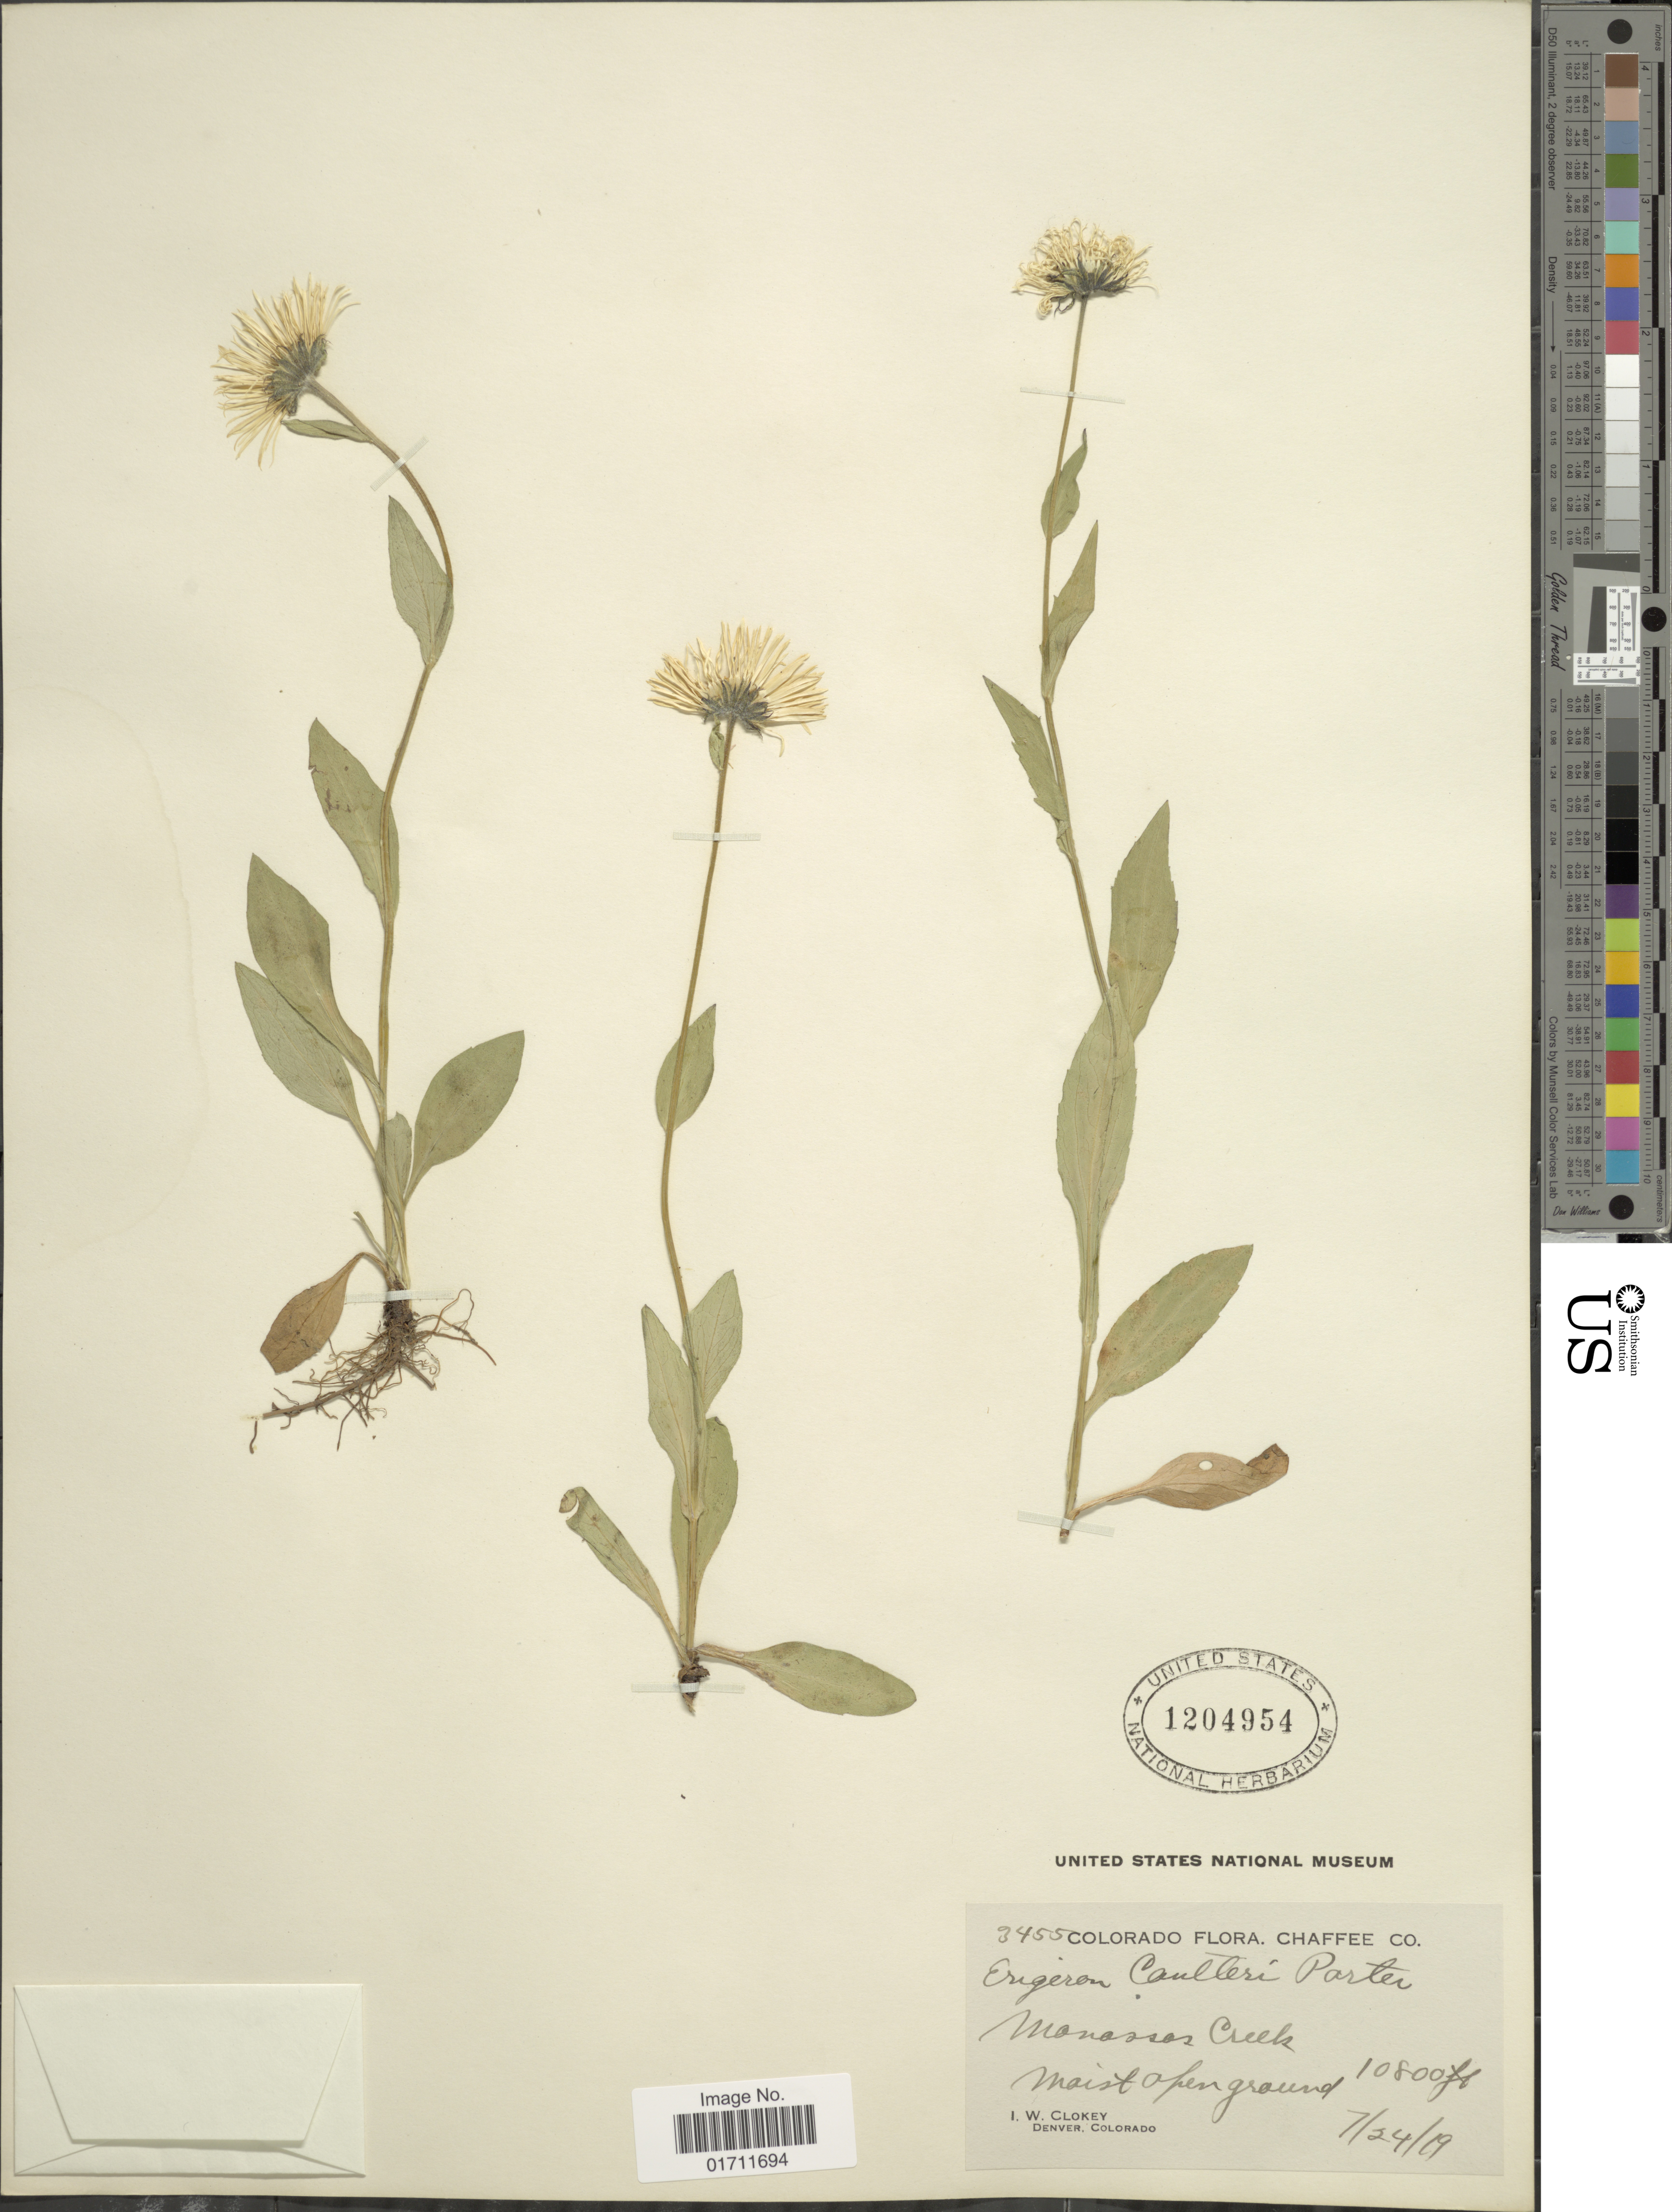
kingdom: Plantae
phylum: Tracheophyta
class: Magnoliopsida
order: Asterales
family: Asteraceae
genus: Erigeron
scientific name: Erigeron coulteri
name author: Porter in Porter & J.M. Coult.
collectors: I. W. Clokey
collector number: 3455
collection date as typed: Transcribed d/m/y: 24/7/19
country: United States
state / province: Colorado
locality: Chafee Co, Monassor Creek, Moist open ground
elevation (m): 3292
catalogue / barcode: US 1204954